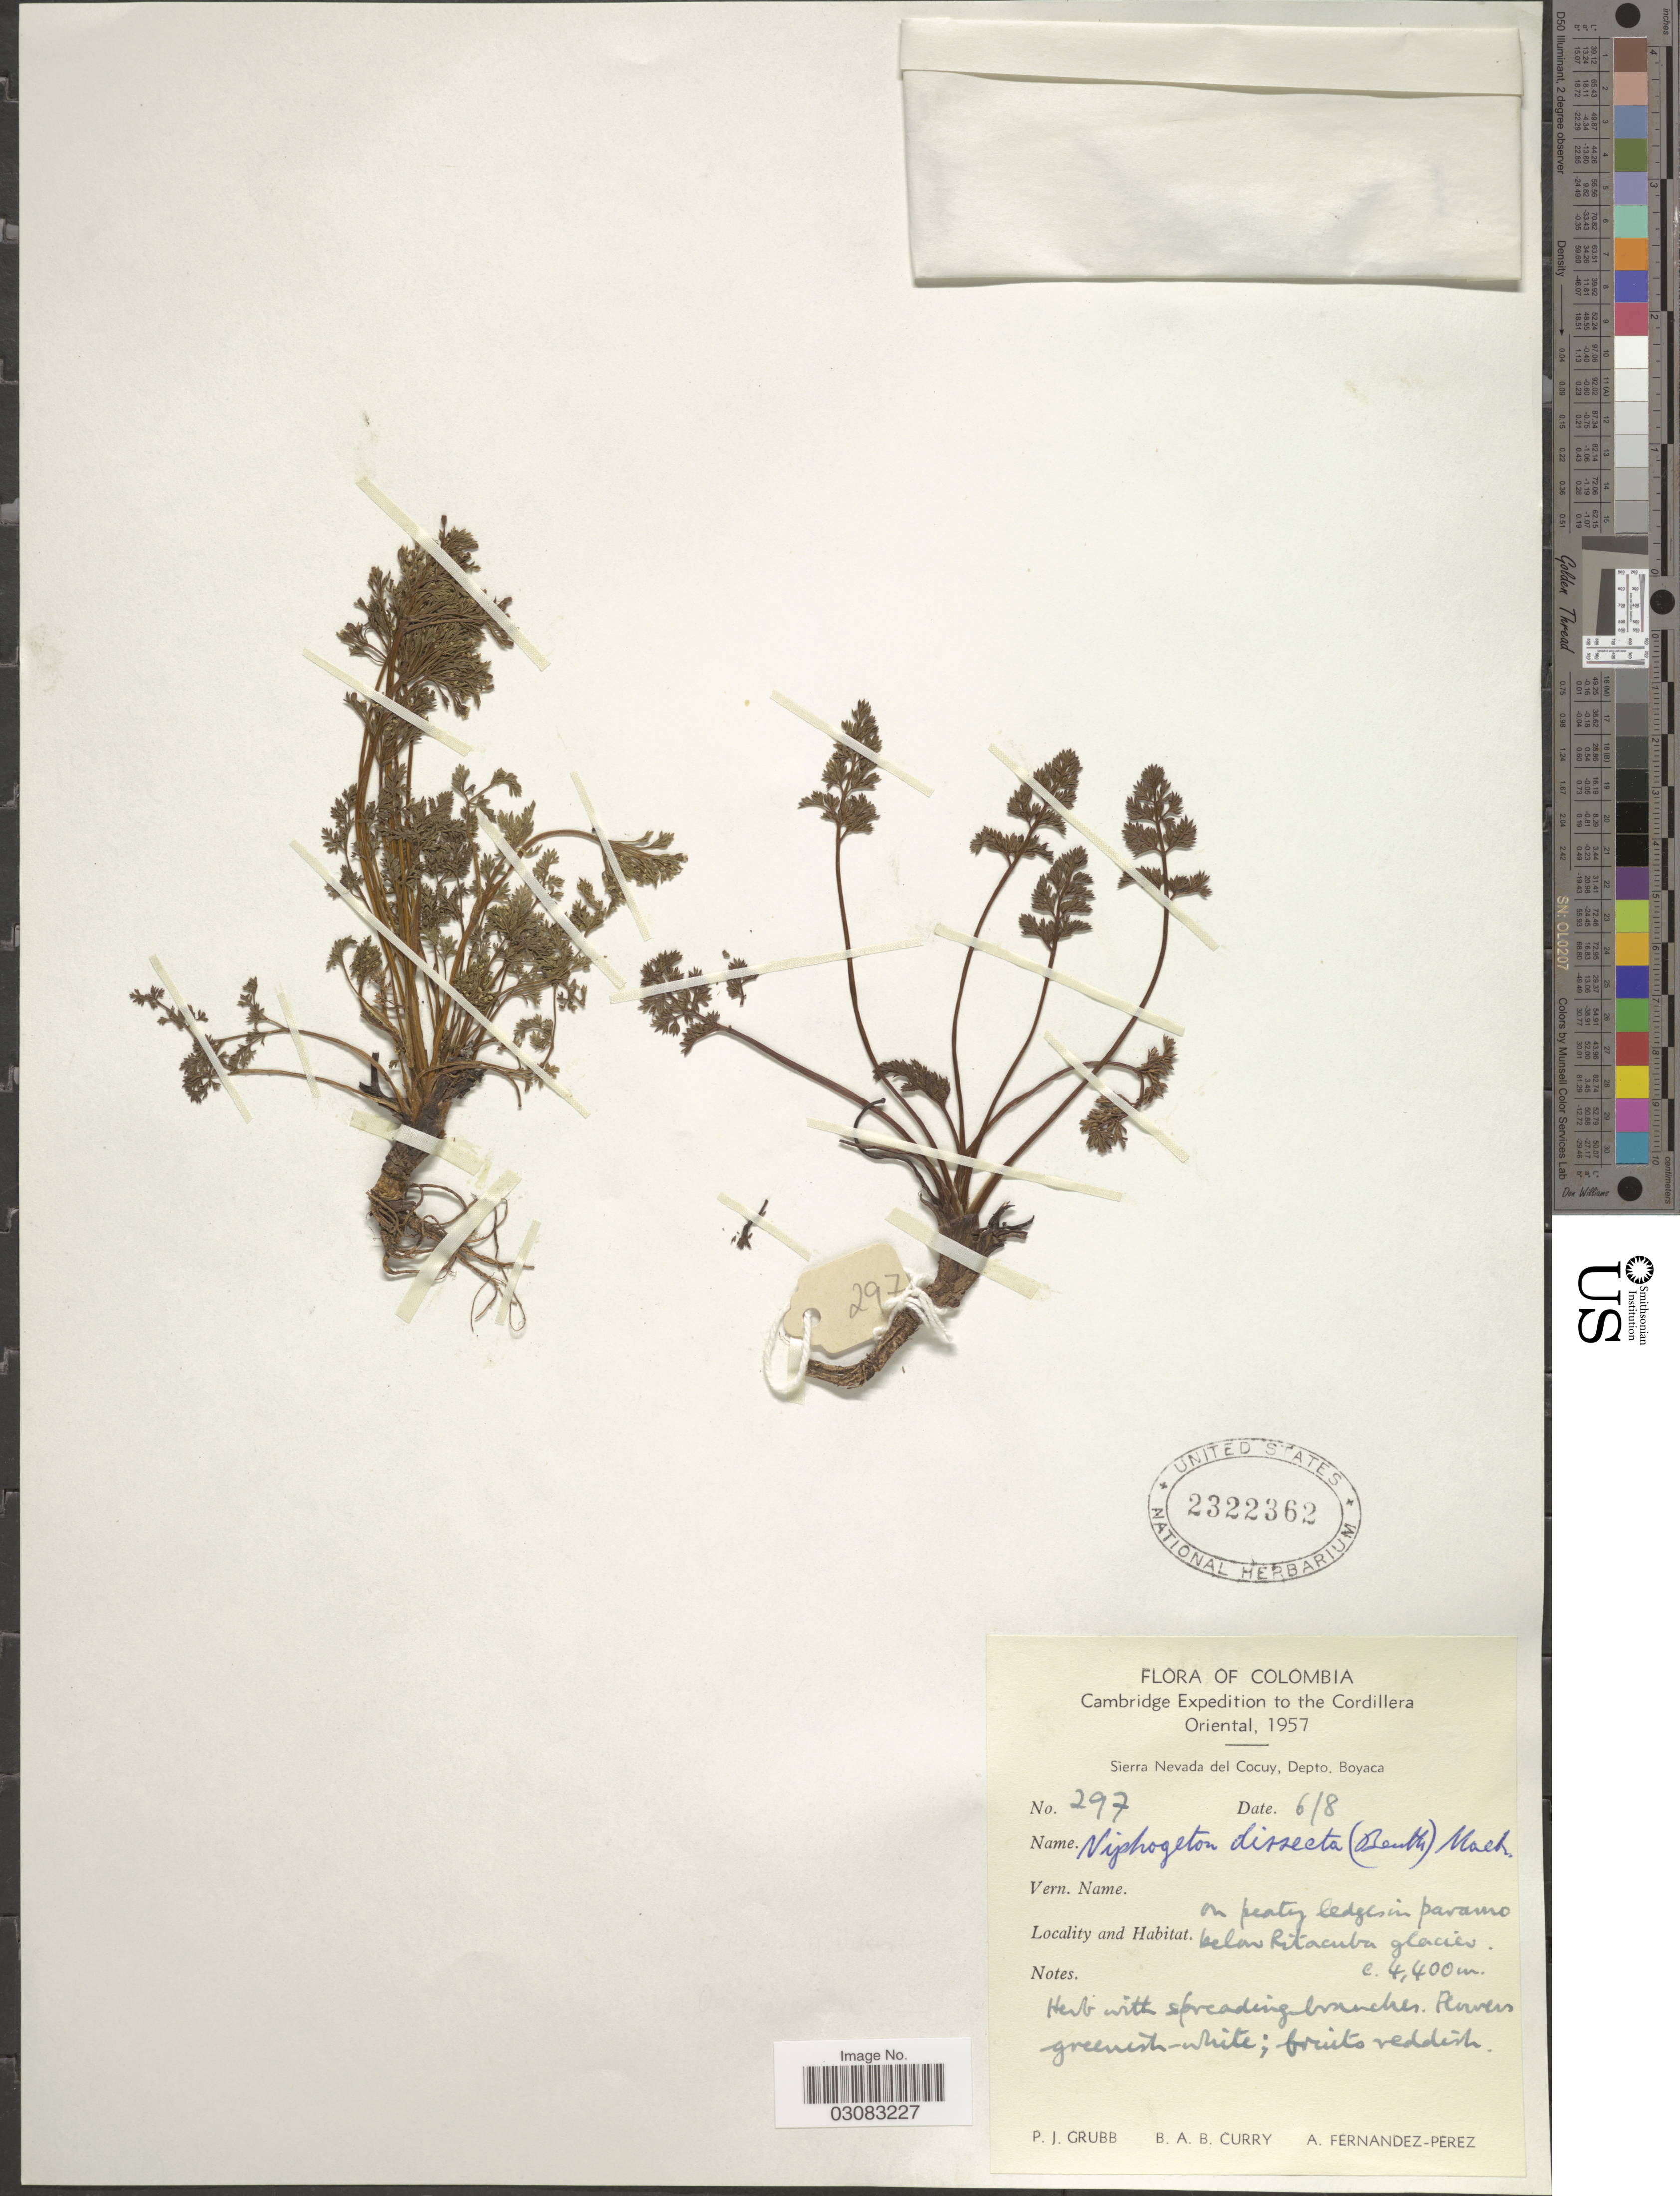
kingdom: Plantae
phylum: Tracheophyta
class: Magnoliopsida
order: Apiales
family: Apiaceae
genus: Niphogeton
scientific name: Niphogeton dissecta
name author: (Benth.) J.F. Macbr.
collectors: P. J. Grubb, B. A. B. Curry & A. Fernández-Pérez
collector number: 297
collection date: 1957-08-06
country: Colombia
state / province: Boyacá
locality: The Cordillera Oriental. Sierra Nevada del Cocuy, Depto. Boyaca. On peaty ledges in paramo below Ritacuba glacier.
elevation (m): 4400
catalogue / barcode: US 2322362